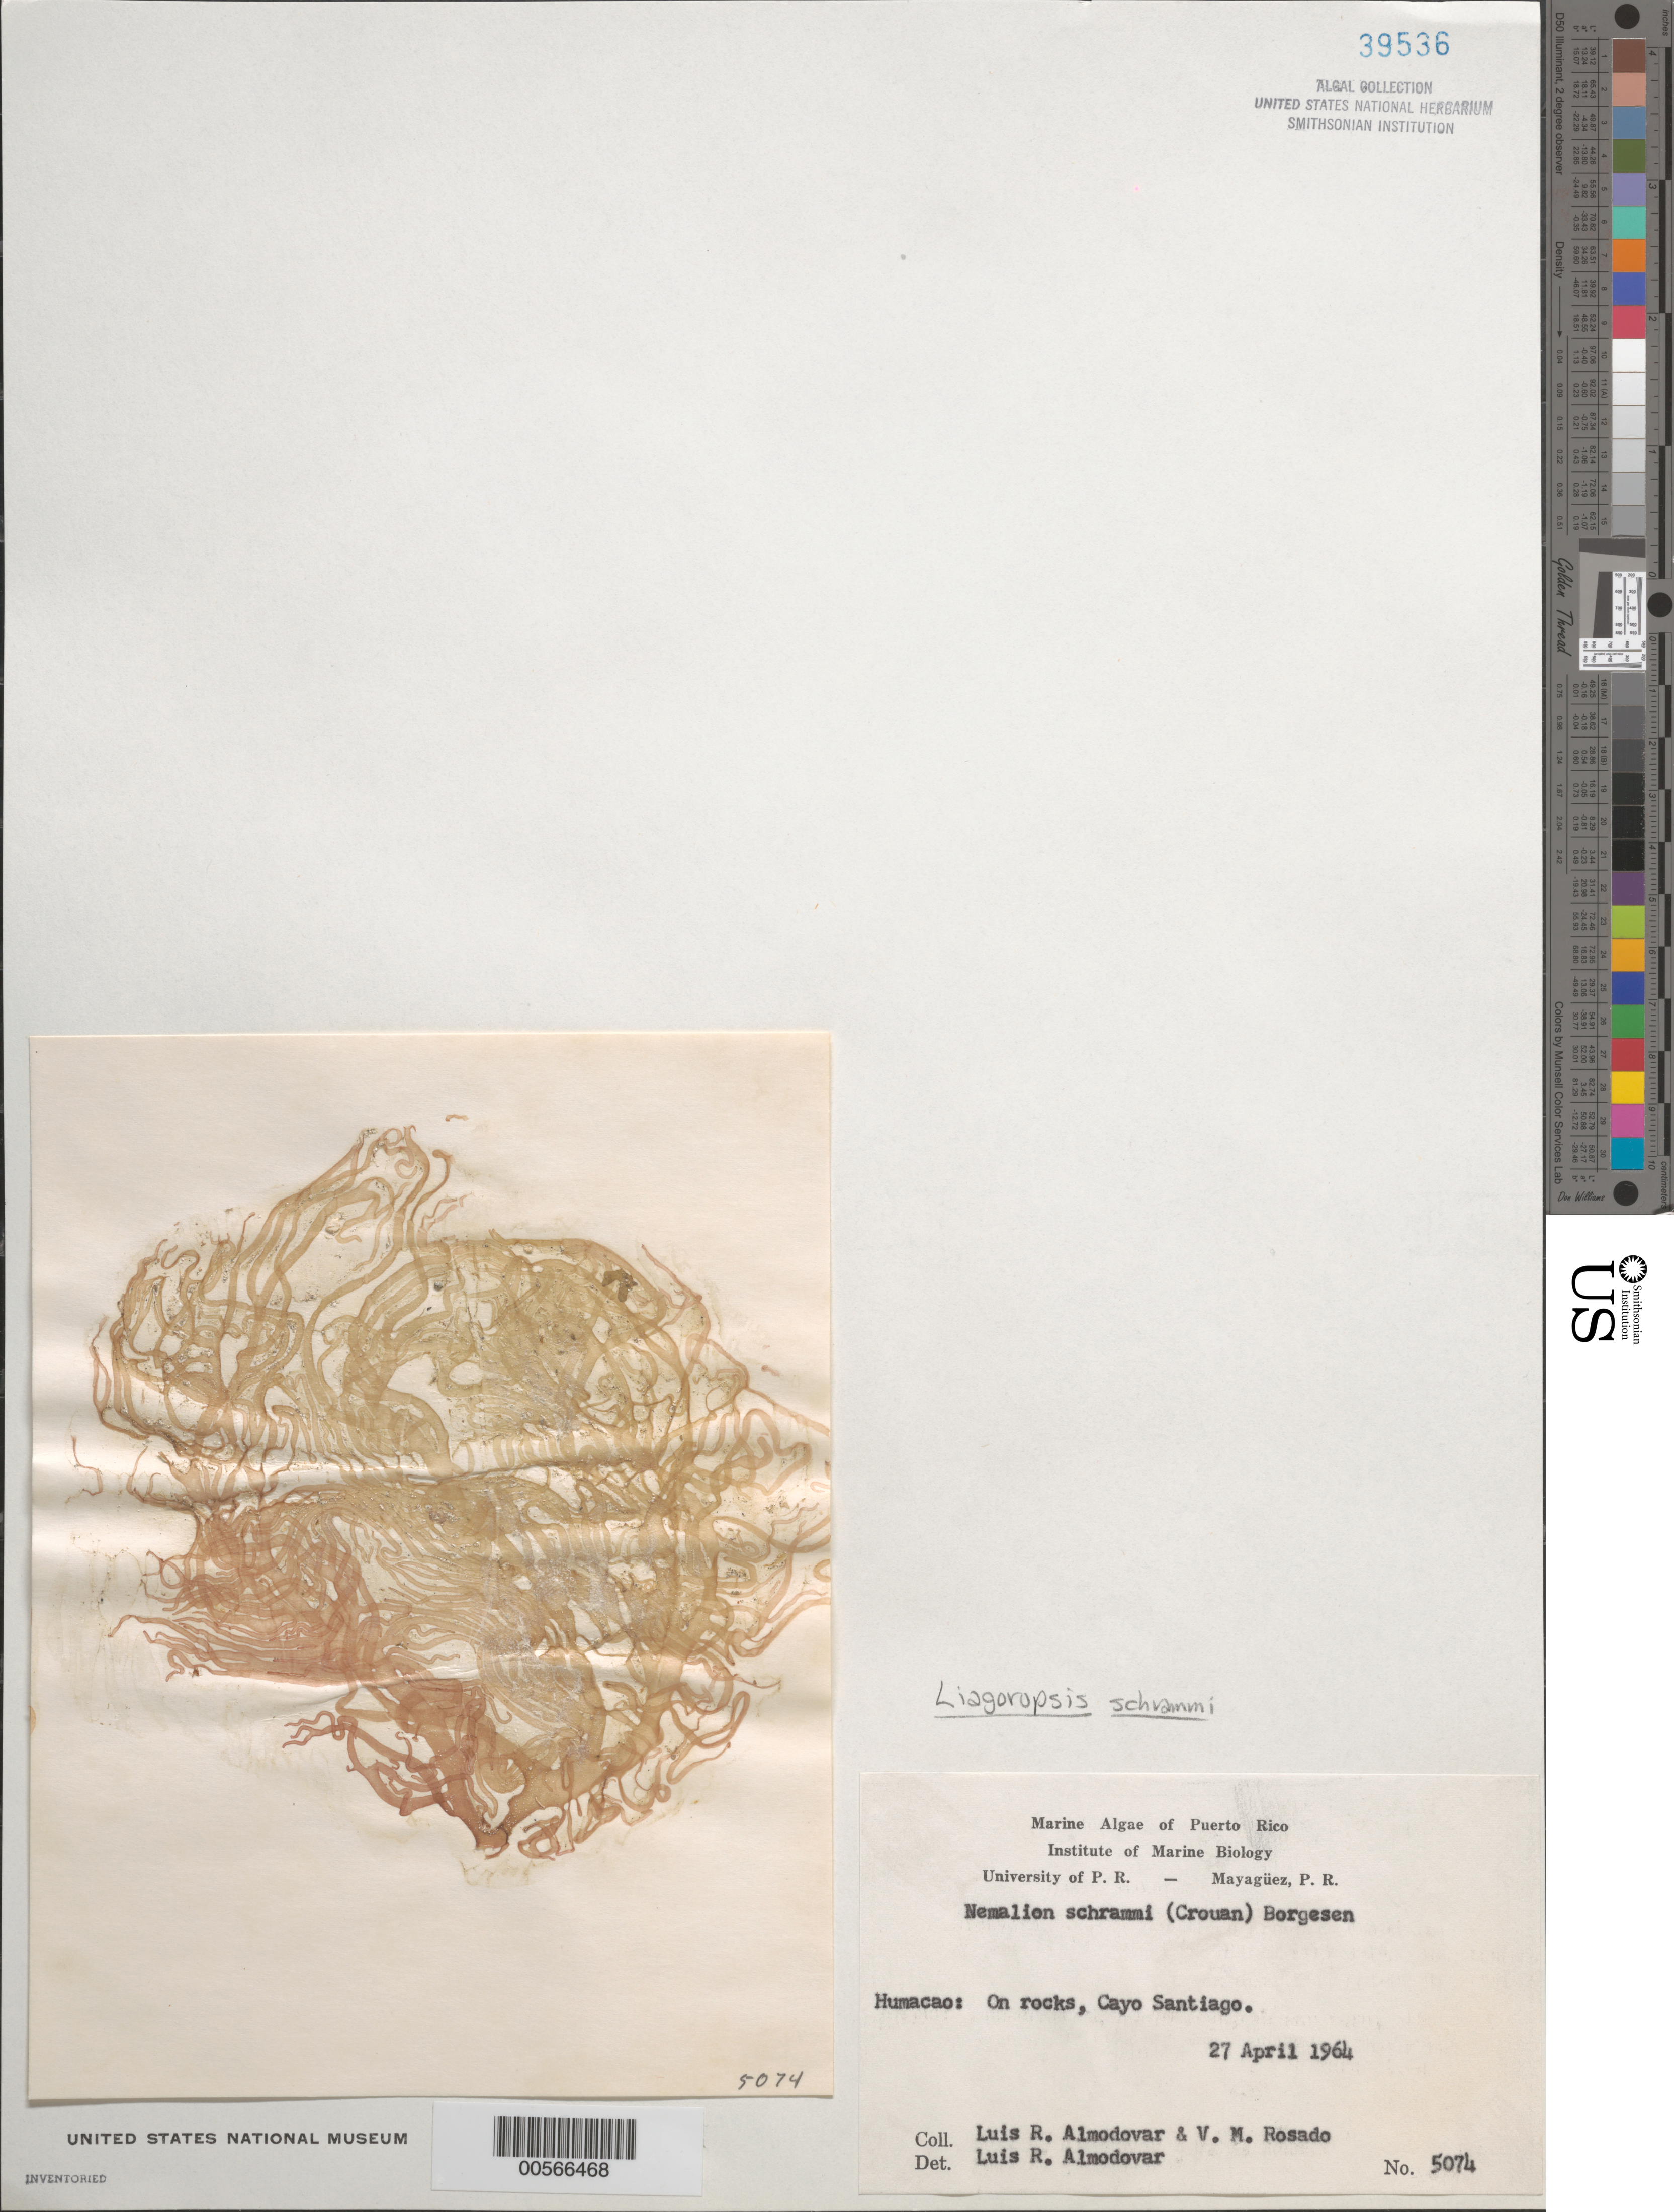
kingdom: Plantae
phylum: Rhodophyta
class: Florideophyceae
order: Nemaliales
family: Liagoraceae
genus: Liagoropsis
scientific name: Liagoropsis schrammii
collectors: L. Almodovar & V. Rosado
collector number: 5074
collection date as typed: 27 Apr 1964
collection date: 1964-04-27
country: Puerto Rico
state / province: Humacao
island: Cayo Santiago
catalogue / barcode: US 39536